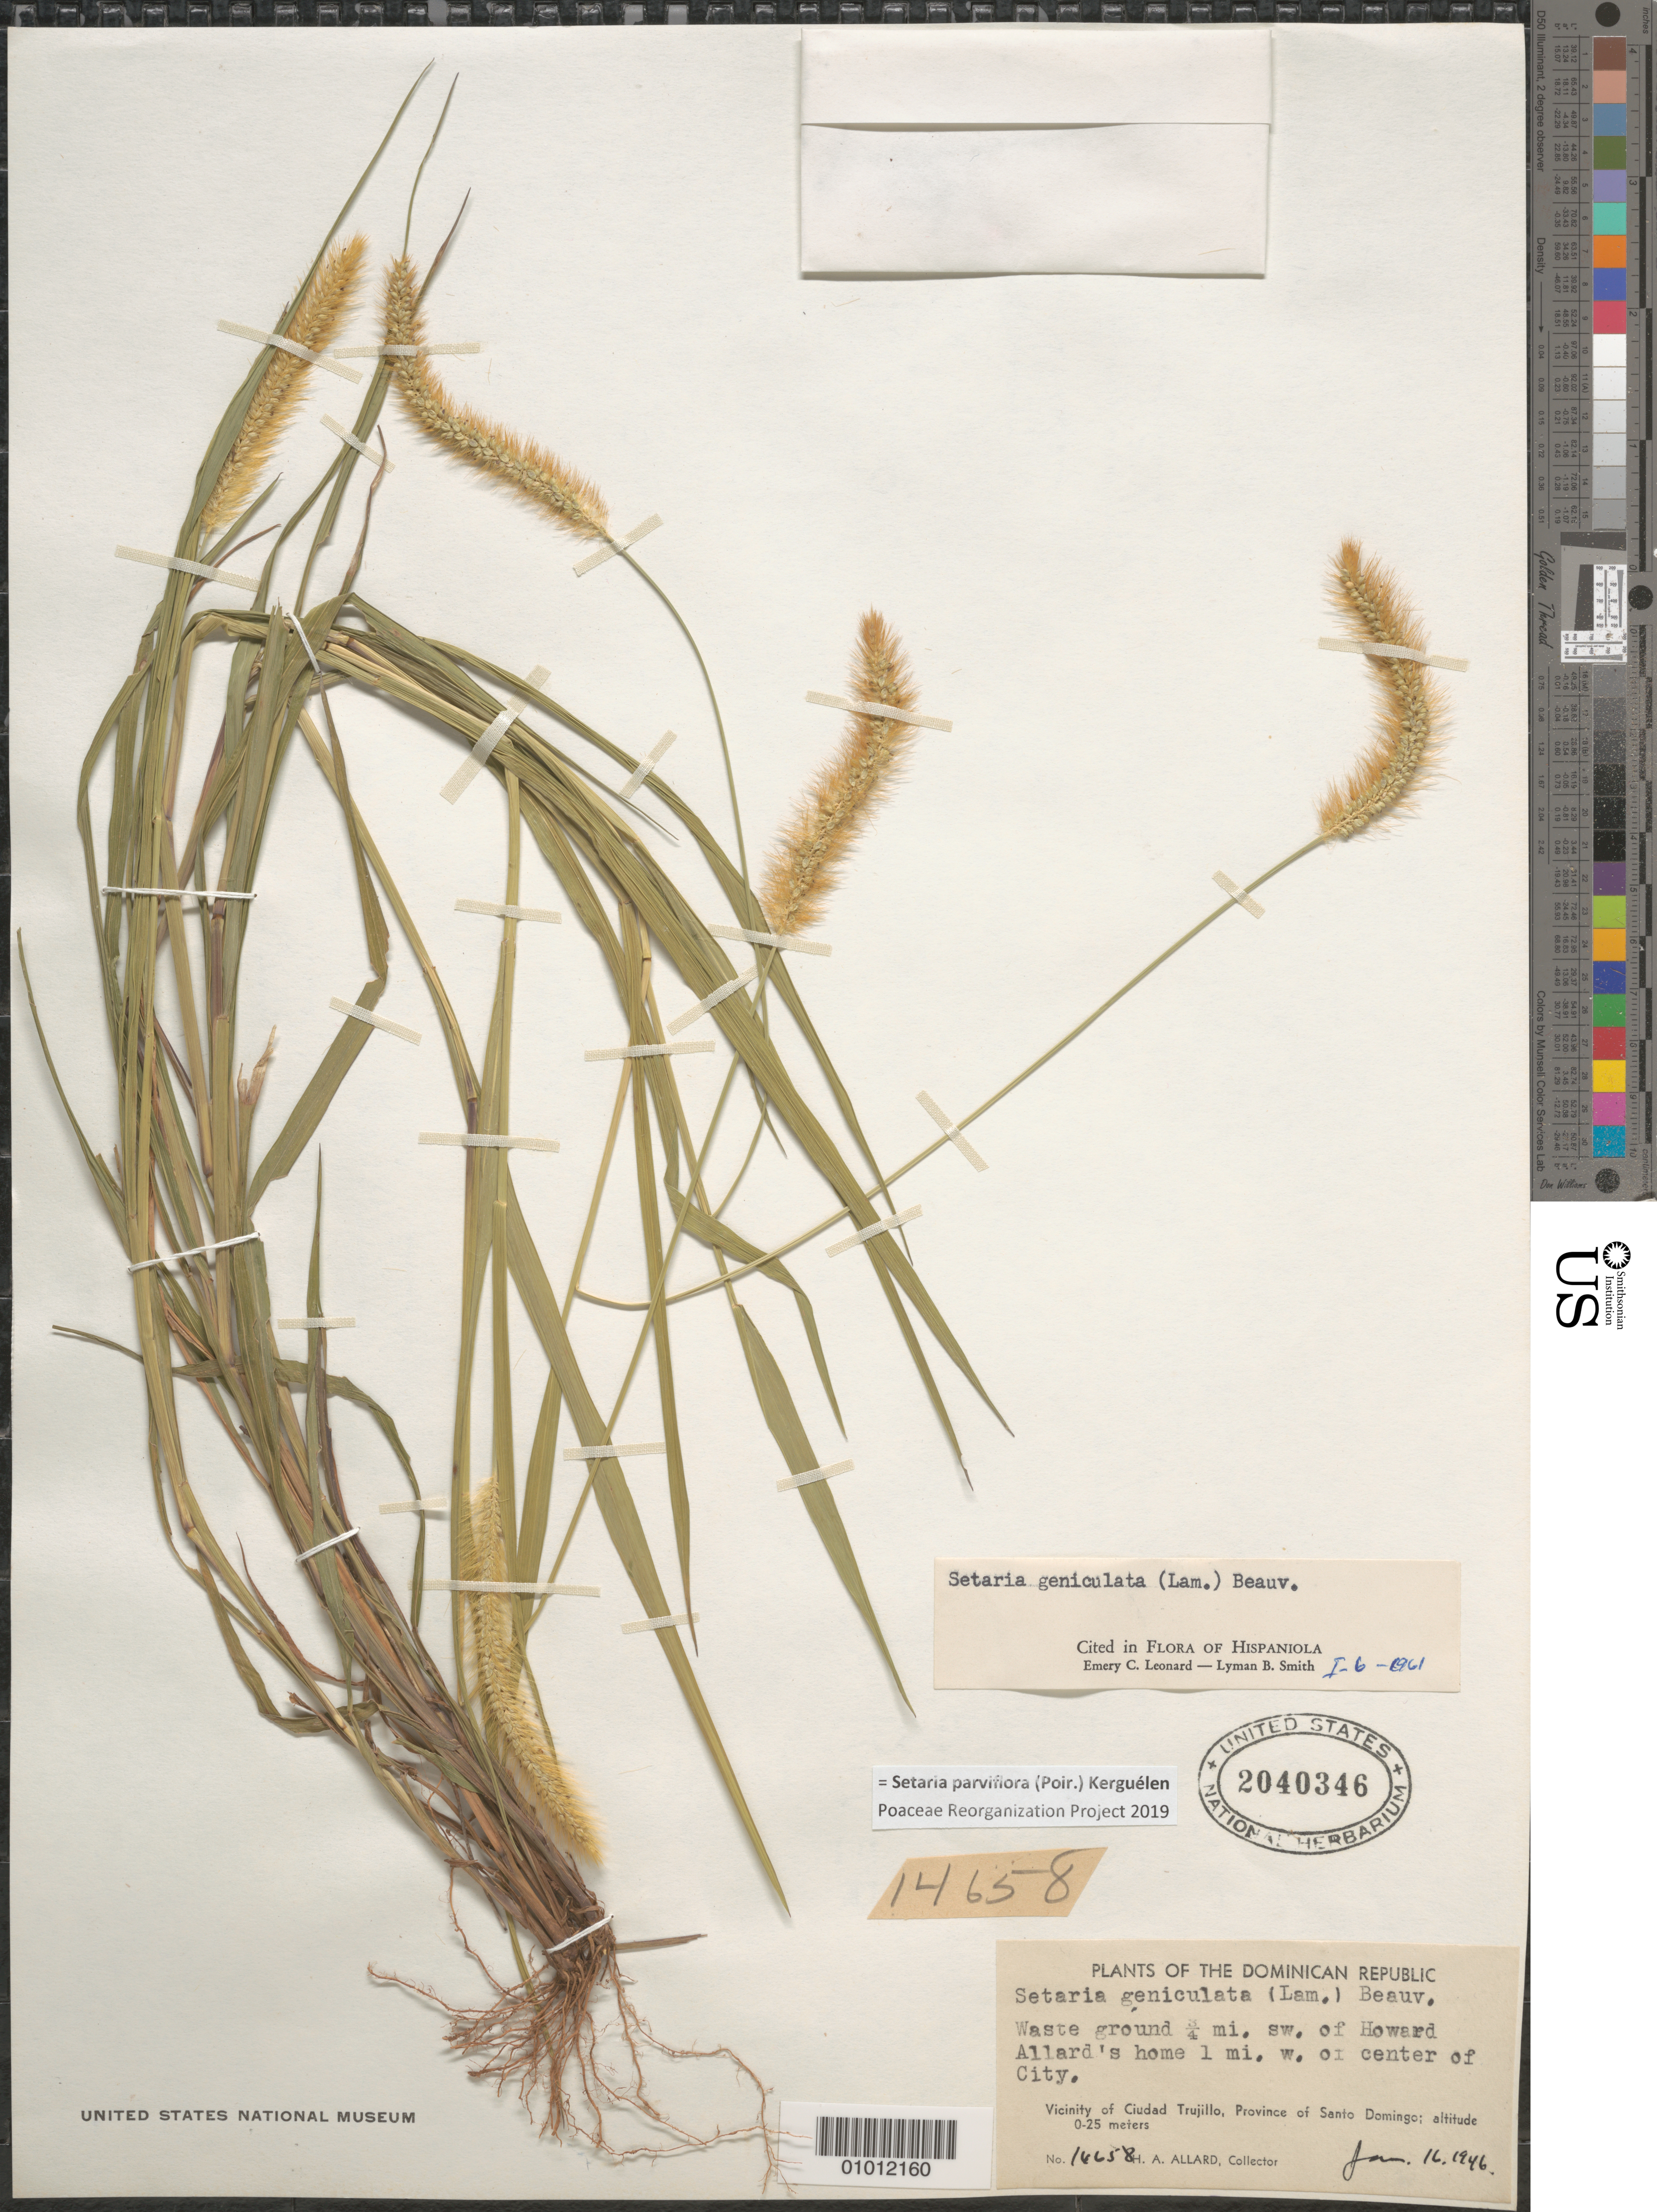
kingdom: Plantae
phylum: Tracheophyta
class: Liliopsida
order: Poales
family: Poaceae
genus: Setaria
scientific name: Setaria parviflora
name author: (Poir.) Kerguélen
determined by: Poaceae Reorganization Project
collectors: H. A. Allard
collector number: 14658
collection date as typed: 16 Jan 1946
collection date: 1946-01-16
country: Dominican Republic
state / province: La Vega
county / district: Santo Domingo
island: Hispaniola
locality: Vicinity of Ciudad Trujillo, Province of Santo Domingo, 3/4 miles SW of Howard Allard's home, 1 mile W of center of city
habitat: waste ground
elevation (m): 0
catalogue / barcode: US 2040346